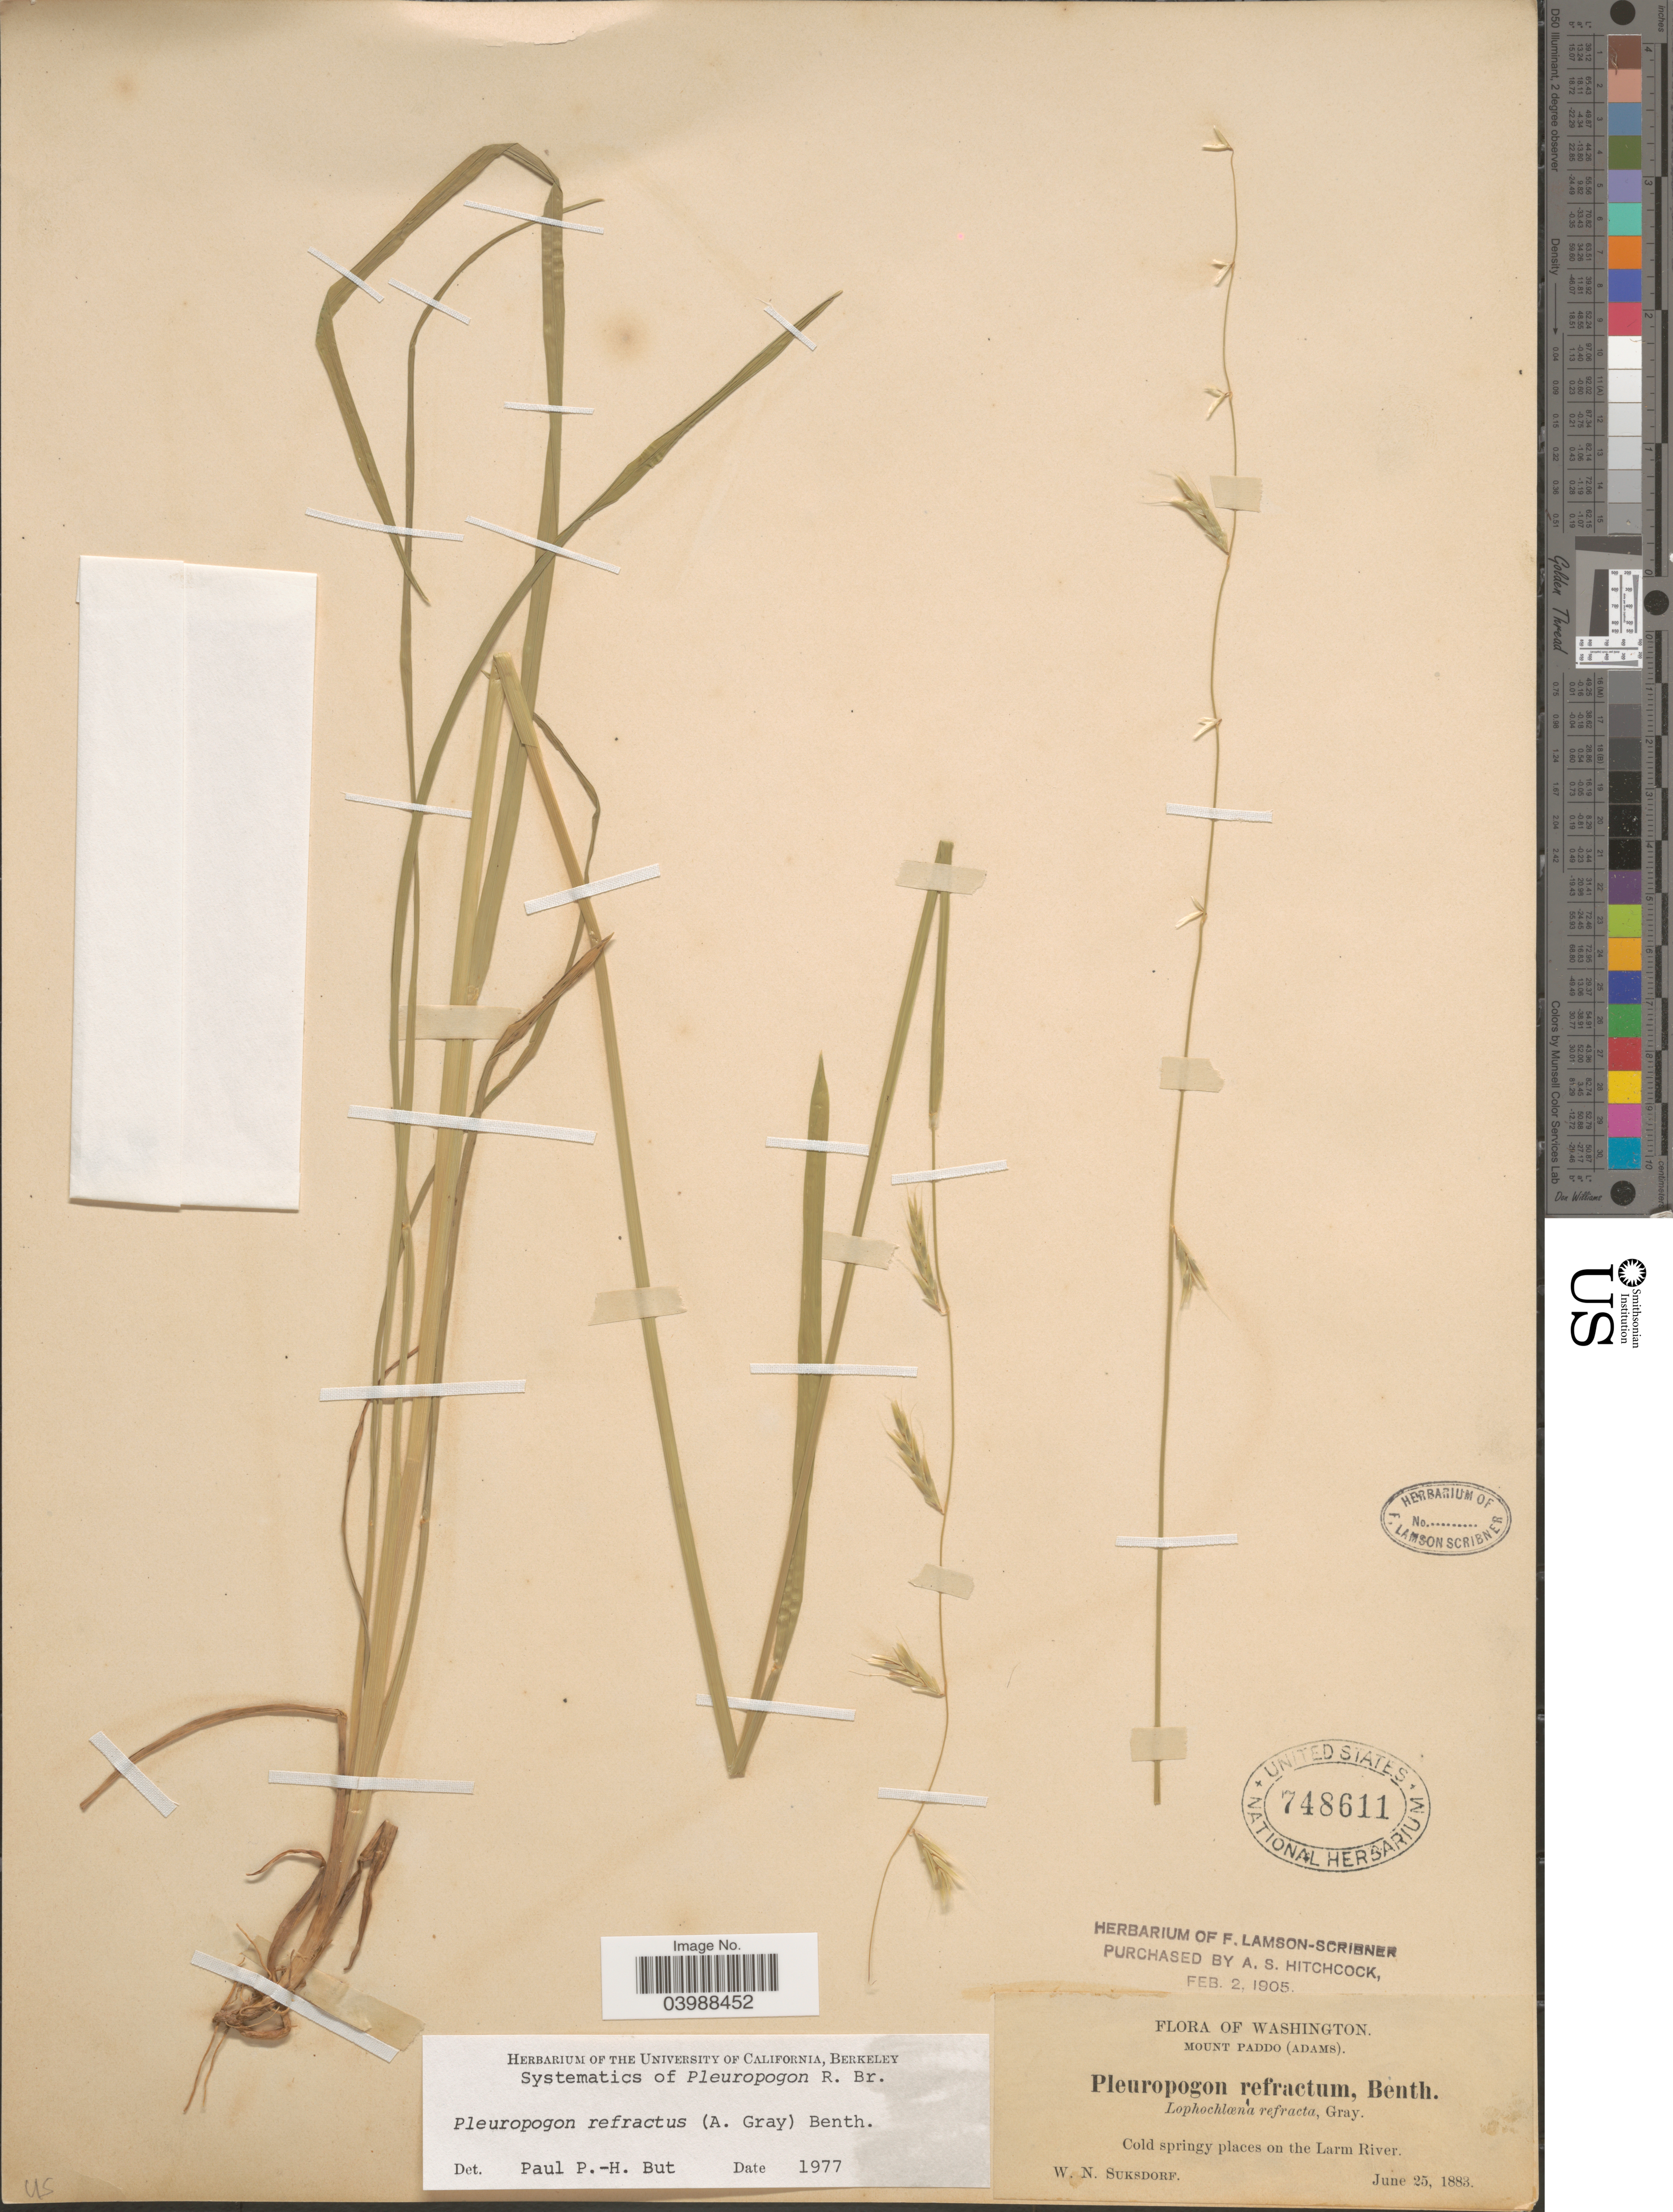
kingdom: Plantae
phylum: Tracheophyta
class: Liliopsida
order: Poales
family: Poaceae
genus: Pleuropogon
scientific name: Pleuropogon refractus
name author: (A. Gray) Benth.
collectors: W. N. Suksdorf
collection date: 1883-06-25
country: United States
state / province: Washington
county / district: Skamania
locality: Mount Paddo (Adams). Cold springy places on the Larm River.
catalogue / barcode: US 748611